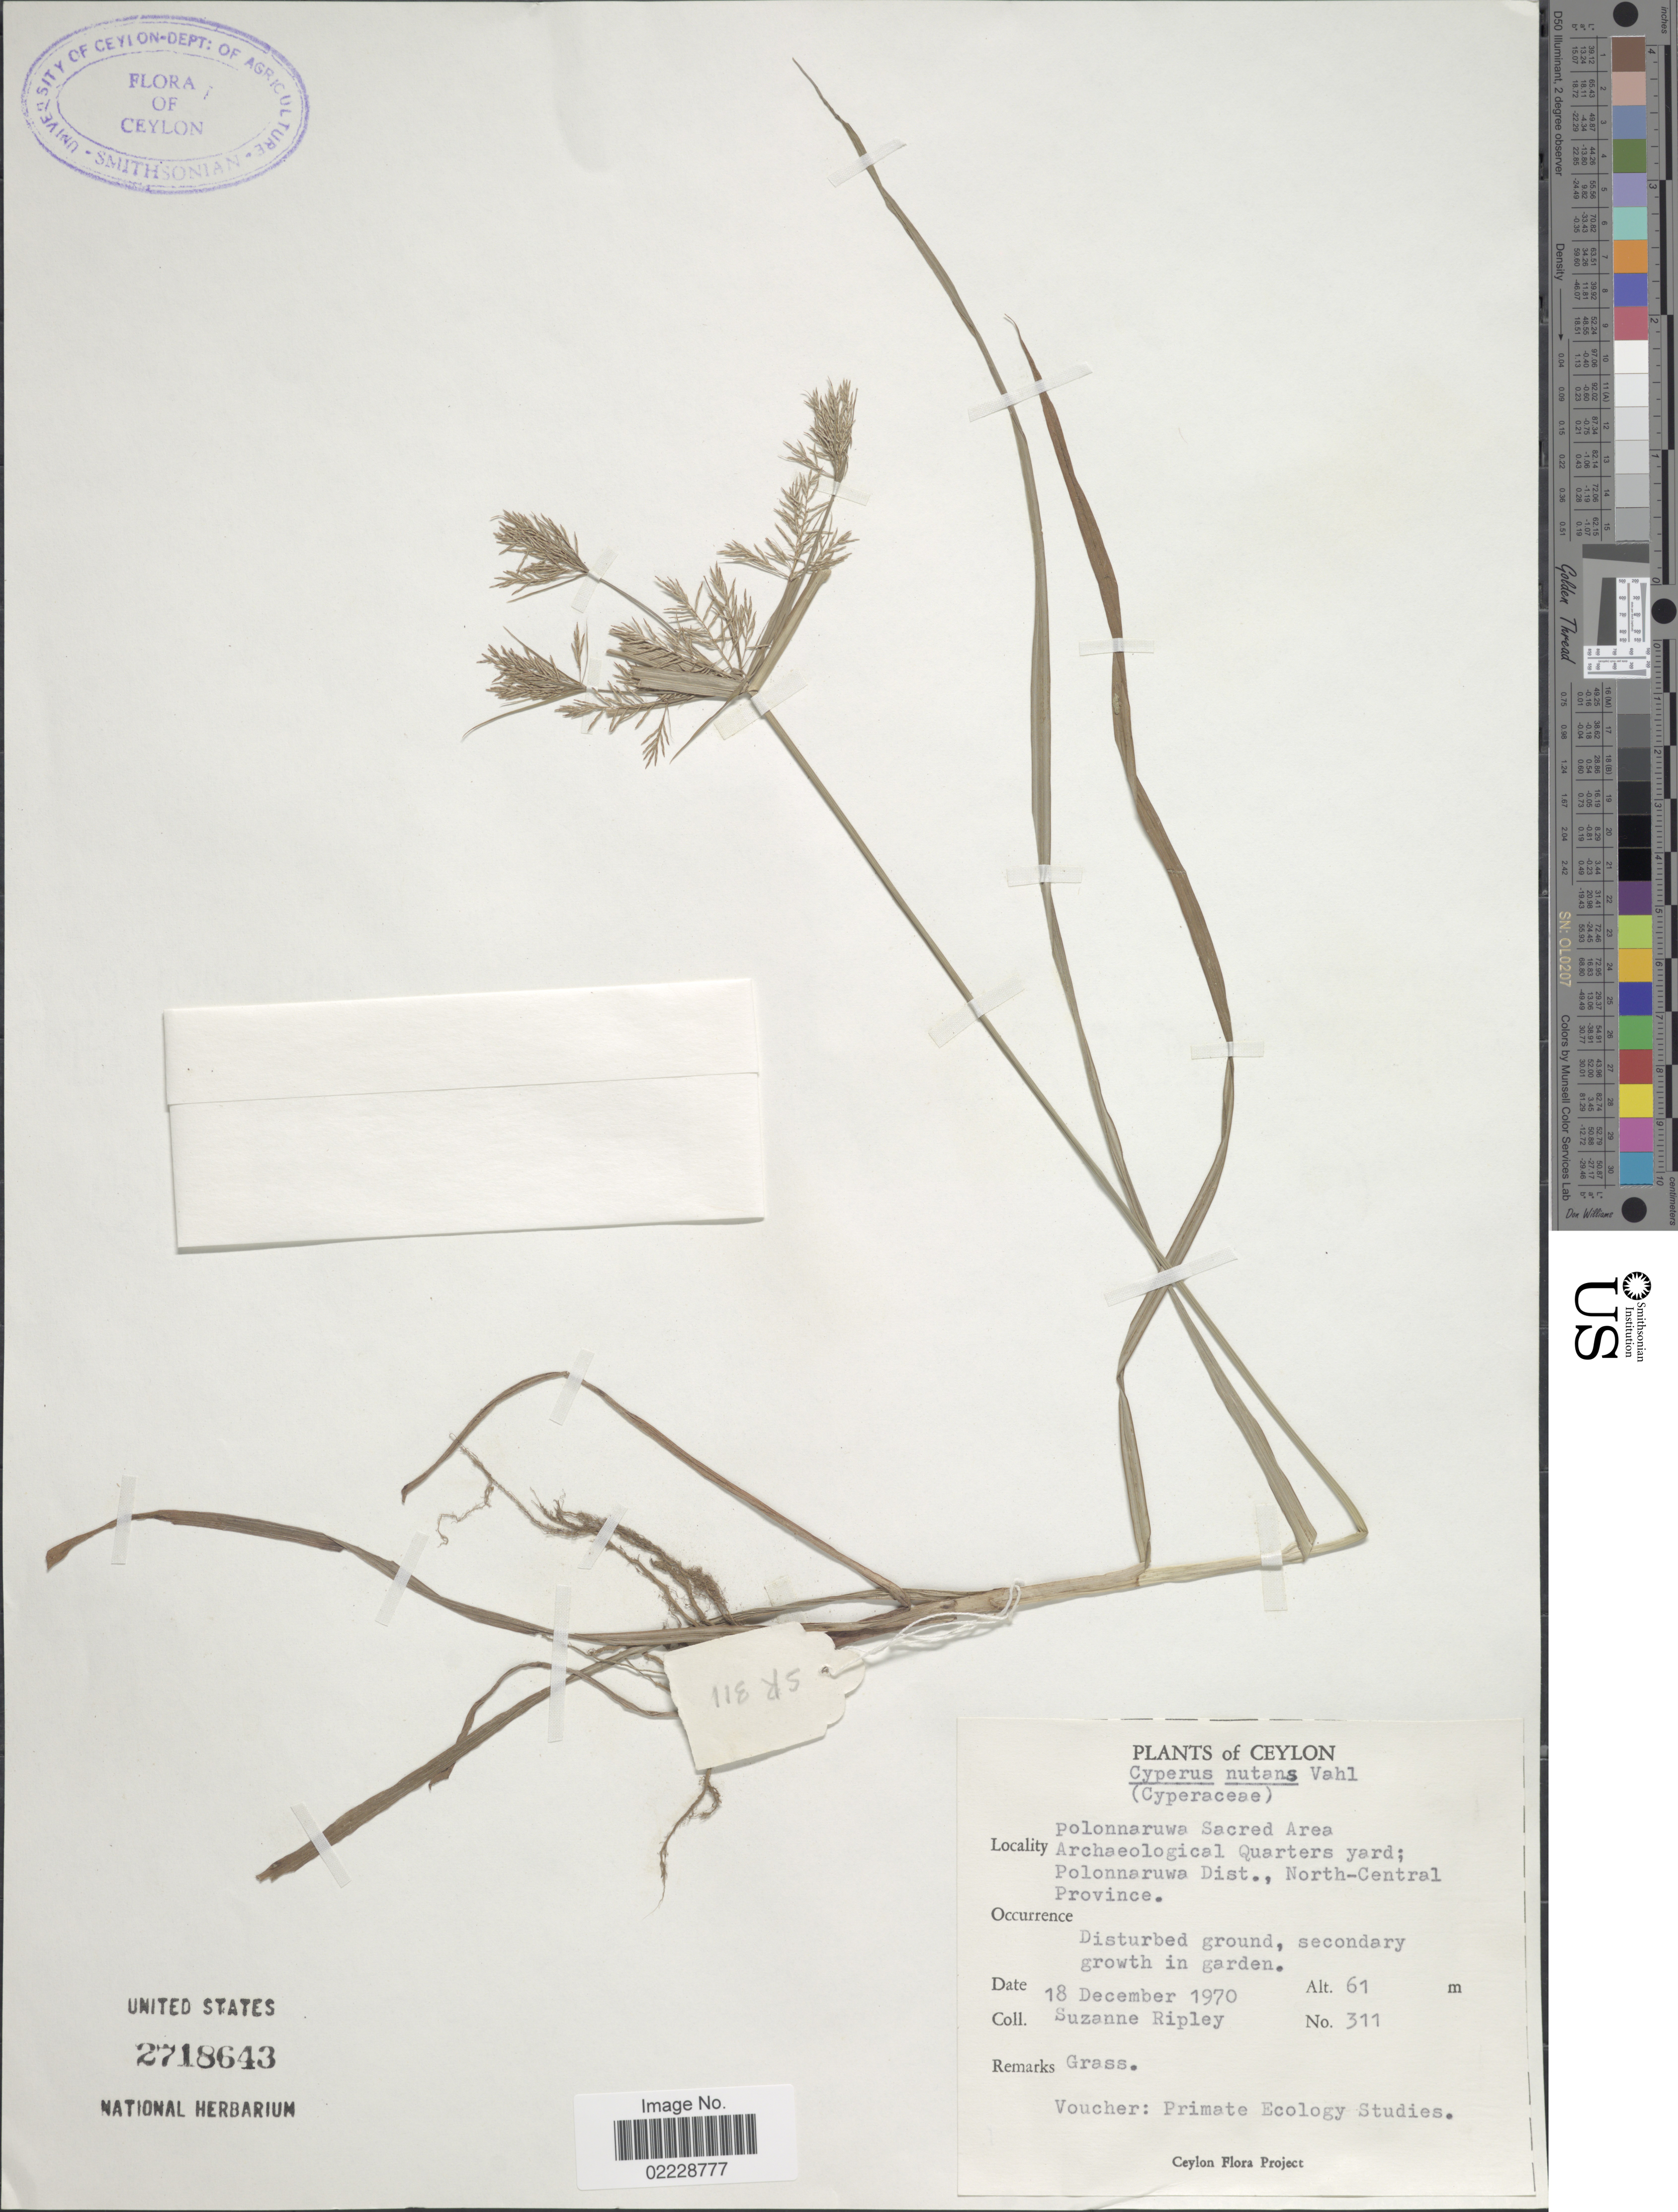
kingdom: Plantae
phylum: Tracheophyta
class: Liliopsida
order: Poales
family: Cyperaceae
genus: Cyperus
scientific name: Cyperus nutans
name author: Vahl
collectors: S. Ripley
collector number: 311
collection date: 1970-12-18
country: Sri Lanka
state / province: North Central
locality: Ceylon. Polonnaruwa Sacred Area, Archaeological Quarters yard; Polonnaruwa Dist., North-Central Province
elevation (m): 61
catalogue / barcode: US 2718643